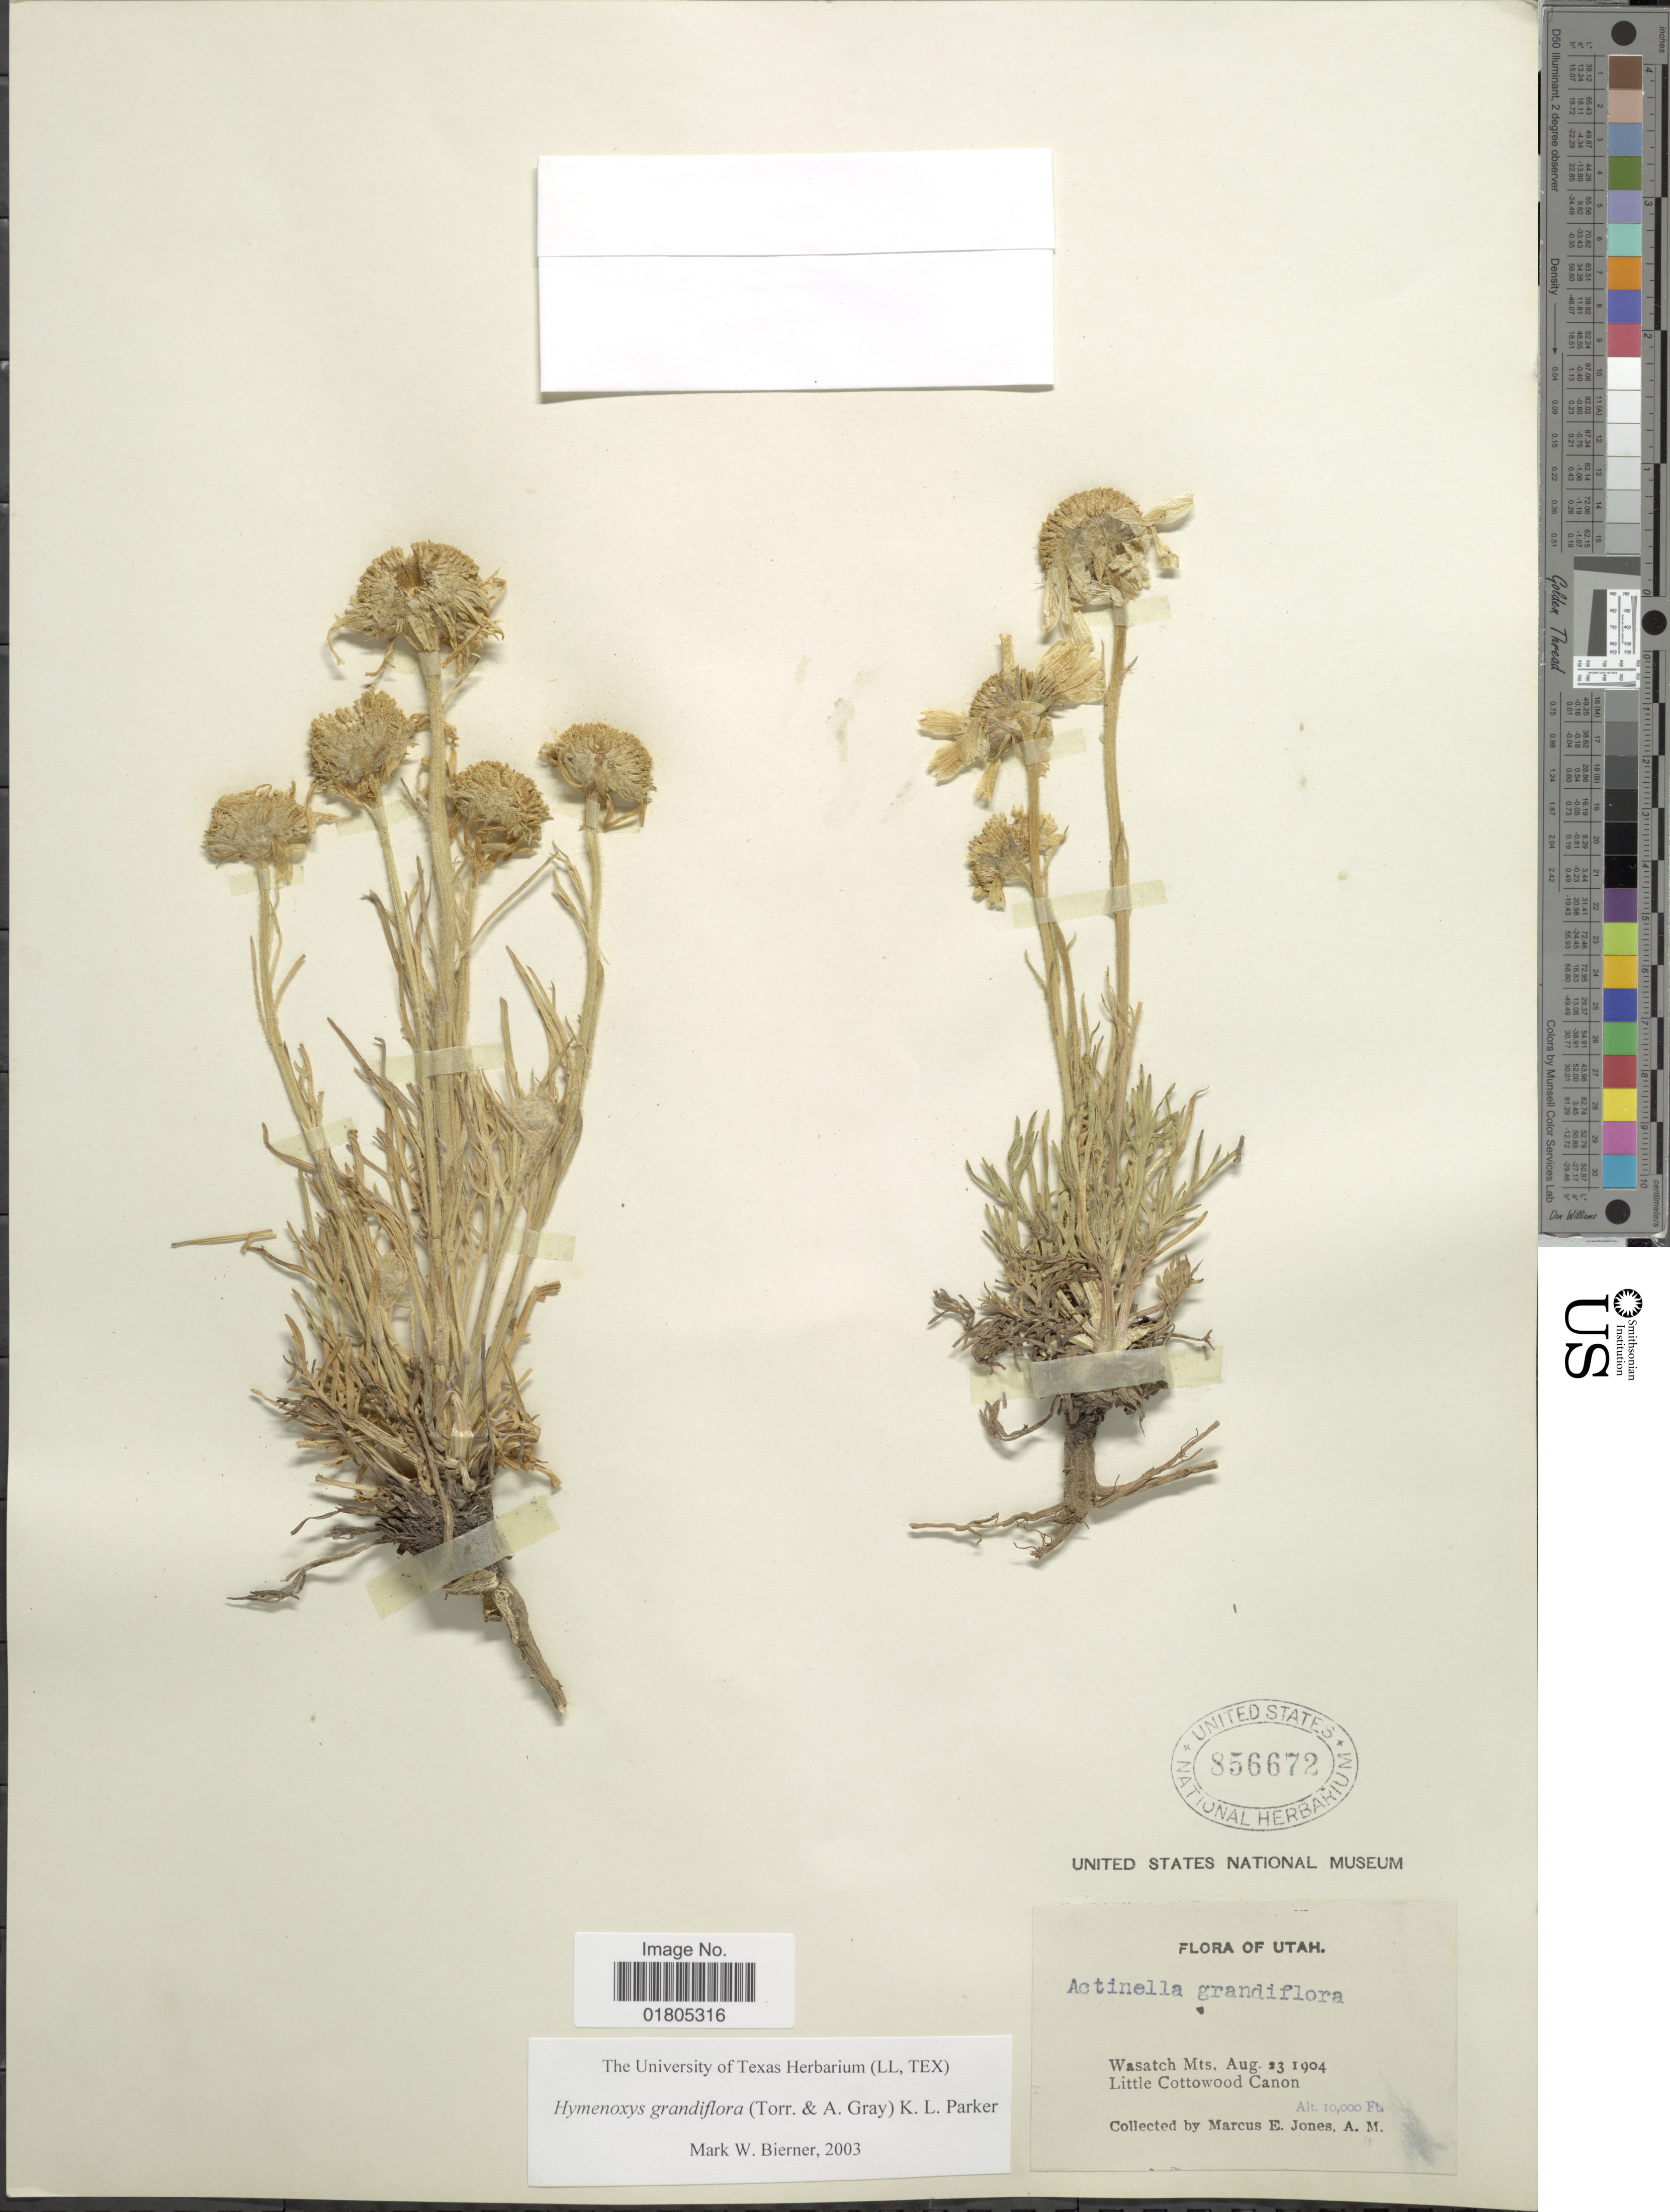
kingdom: Plantae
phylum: Tracheophyta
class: Magnoliopsida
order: Asterales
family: Asteraceae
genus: Actinea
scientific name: Actinea grandiflora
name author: (Torr. & A. Gray) Kuntze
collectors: M. E. Jones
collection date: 1904-08-23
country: United States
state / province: Utah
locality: Wasatch Mts., Little Cottowood Canon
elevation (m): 3048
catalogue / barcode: US 856672